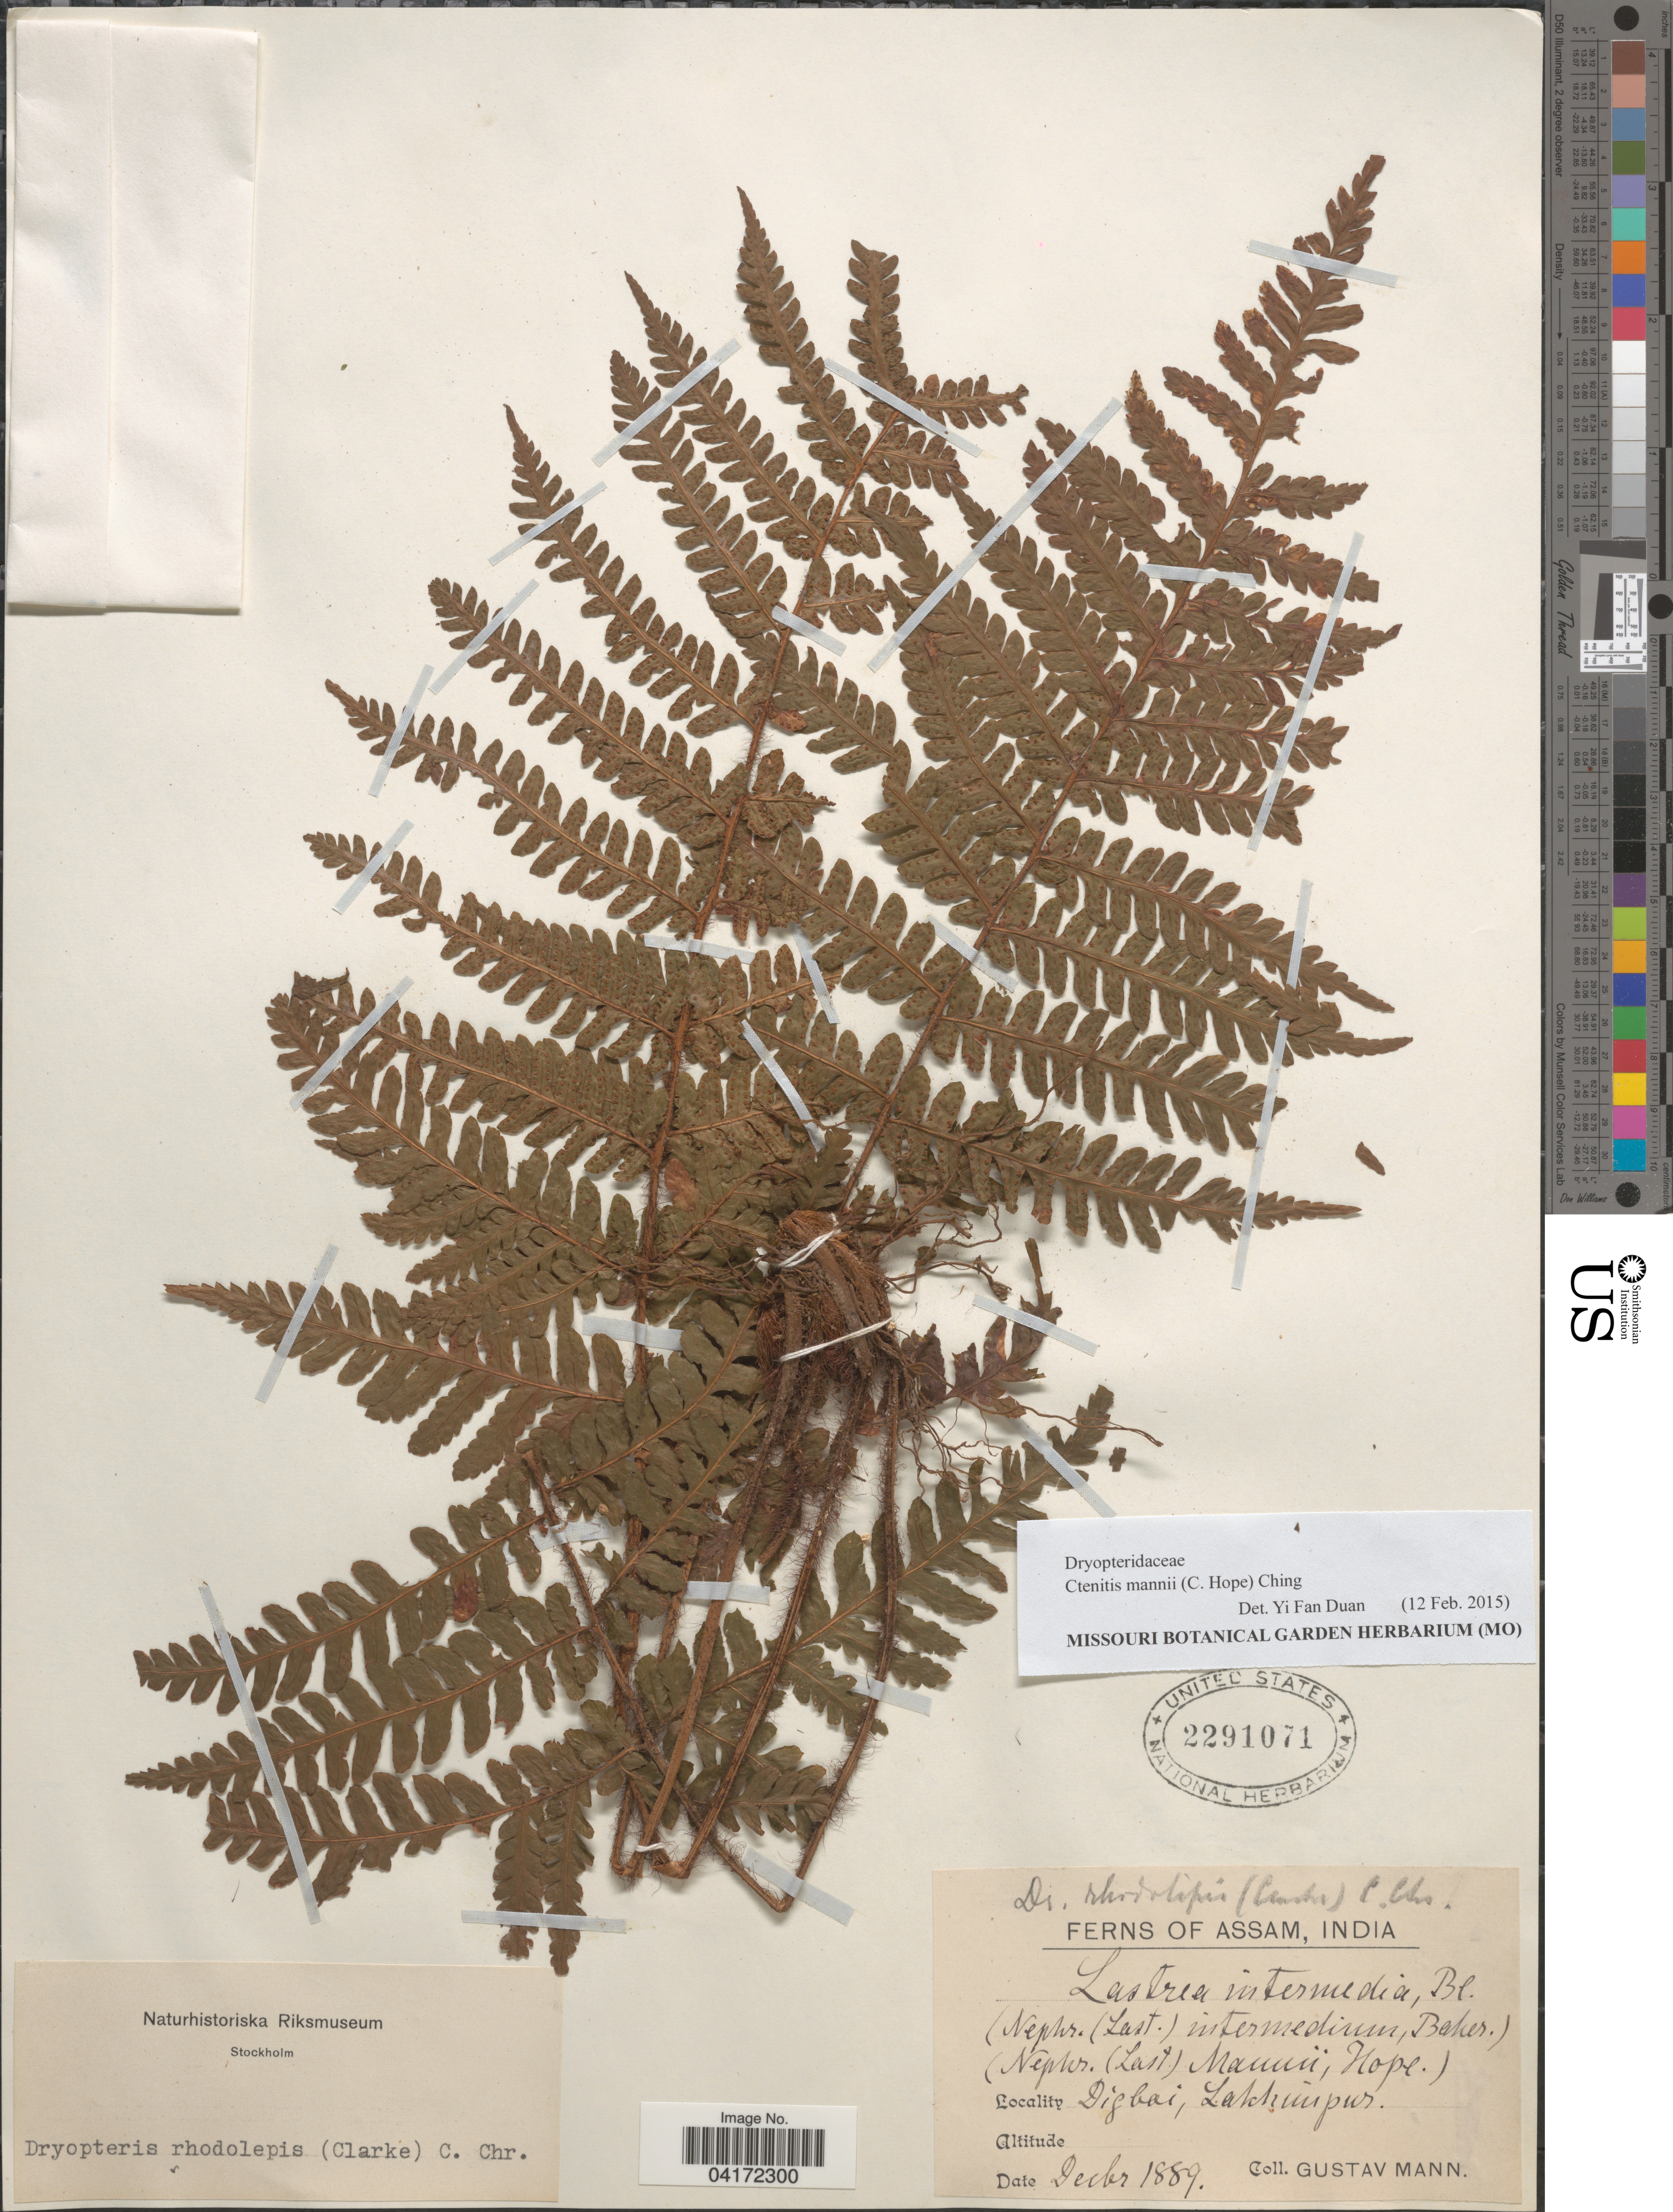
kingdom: Plantae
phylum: Tracheophyta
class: Polypodiopsida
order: Polypodiales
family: Dryopteridaceae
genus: Ctenitis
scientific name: Ctenitis mannii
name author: (C. Hope) Ching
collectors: G. Mann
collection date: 1889-12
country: India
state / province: Assam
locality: Digbai, Lakhimpur.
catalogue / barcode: US 2291071